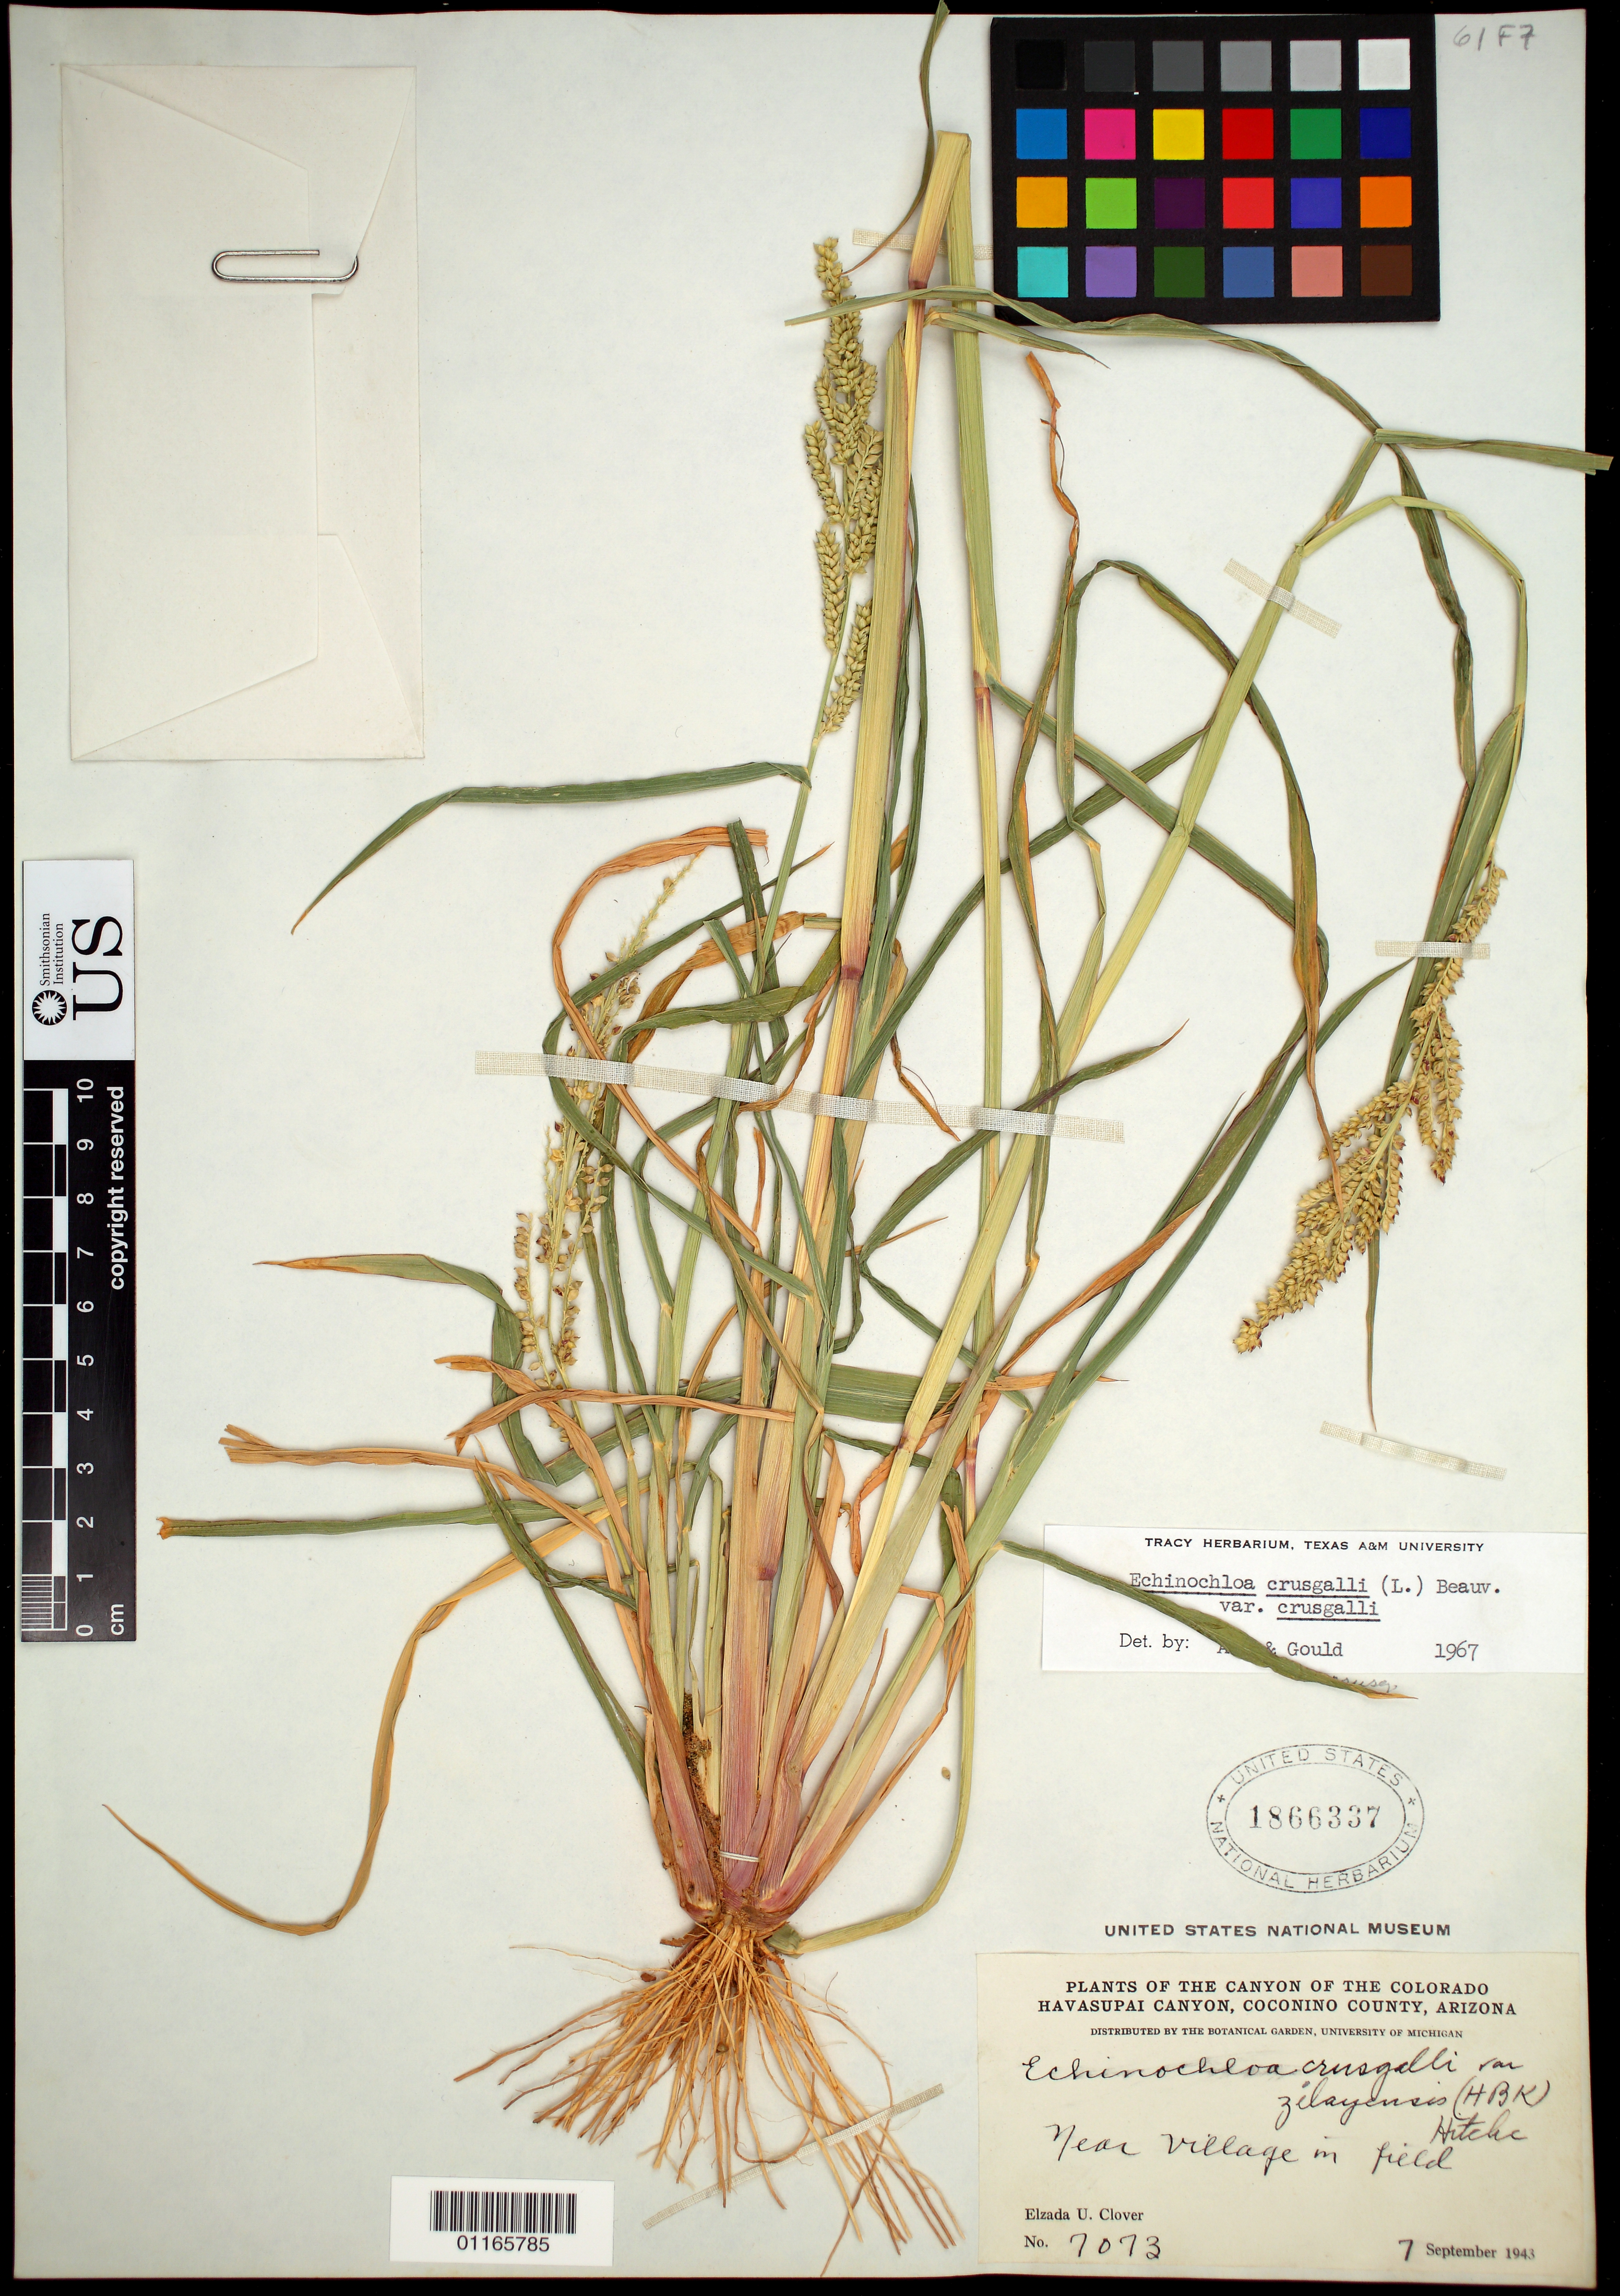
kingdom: Plantae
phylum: Tracheophyta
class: Liliopsida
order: Poales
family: Poaceae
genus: Echinochloa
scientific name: Echinochloa crus-galli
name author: (L.) P. Beauv.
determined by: Ali, M. A.; Gould, F. W.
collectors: E. U. Clover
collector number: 7073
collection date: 1943-09-07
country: United States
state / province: Arizona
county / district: Coconino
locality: Havasupai Canyon. Near village in field.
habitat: Field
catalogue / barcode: US 1866337